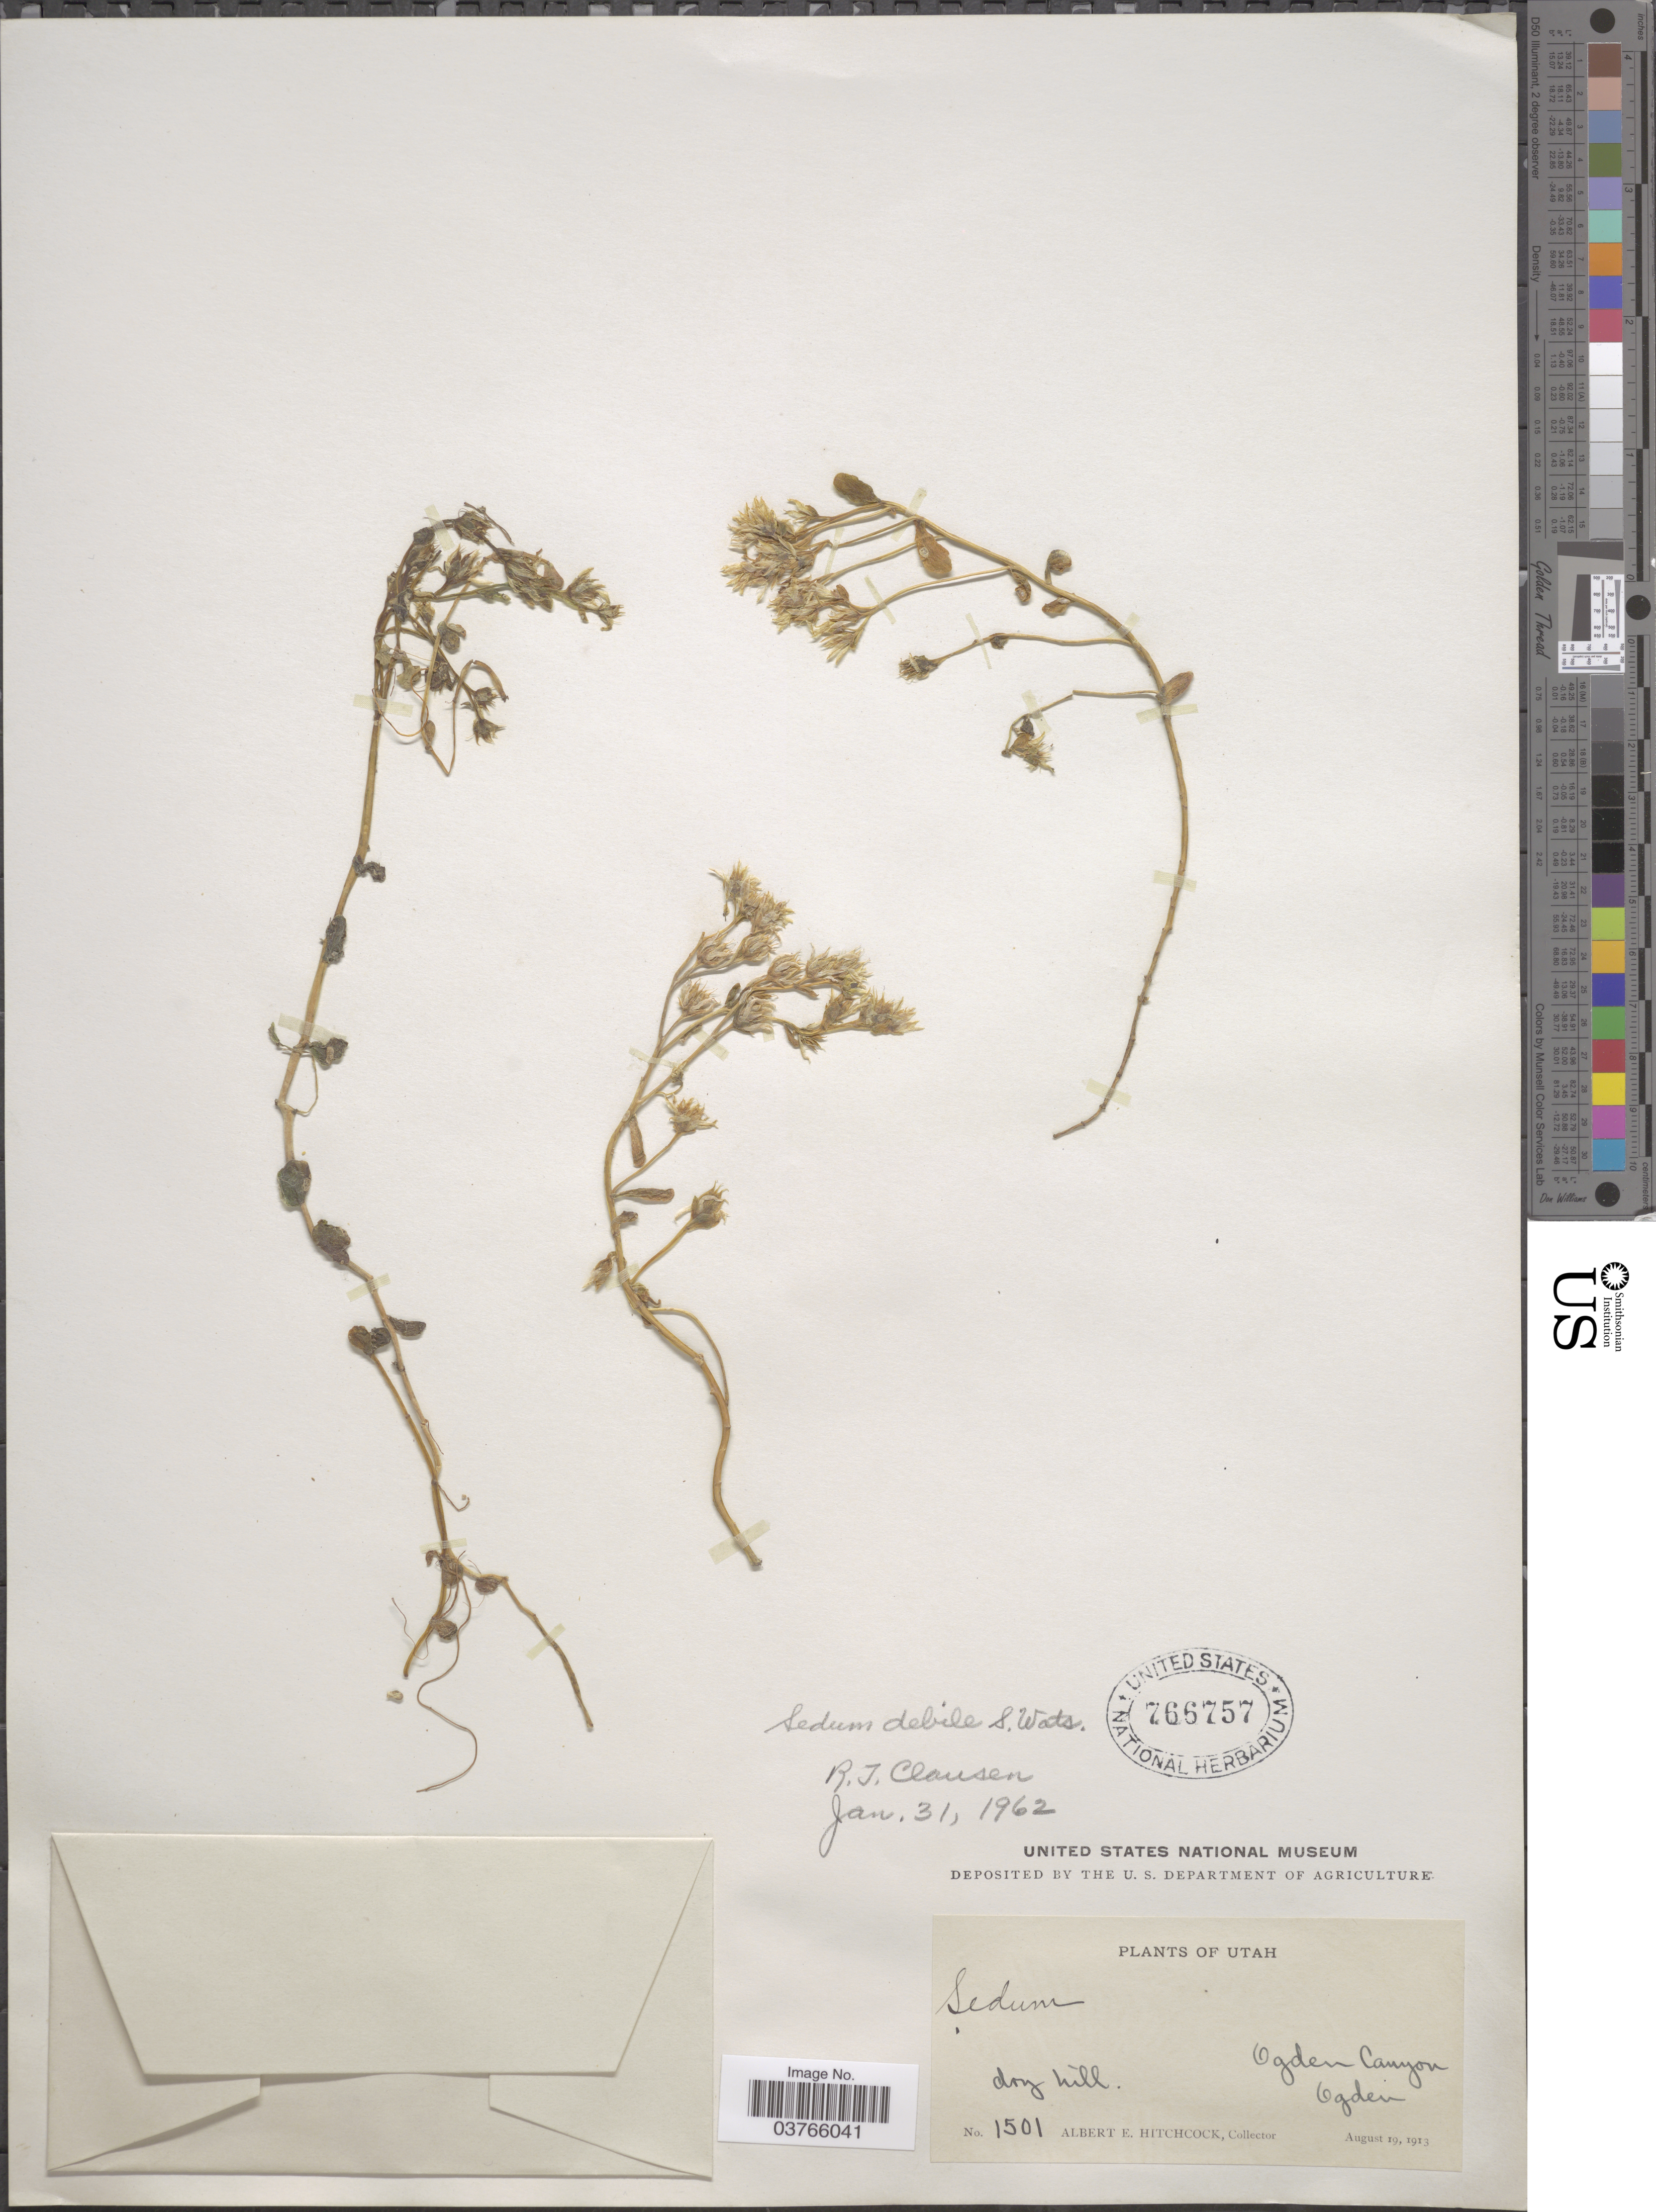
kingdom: Plantae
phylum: Tracheophyta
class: Magnoliopsida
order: Saxifragales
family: Crassulaceae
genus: Sedum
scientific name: Sedum debile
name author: S. Watson in C. King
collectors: A. Hitchcock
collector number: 1501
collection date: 1913-08-19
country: United States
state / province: Utah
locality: Ogden Canyon, Ogden.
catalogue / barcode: US 766757